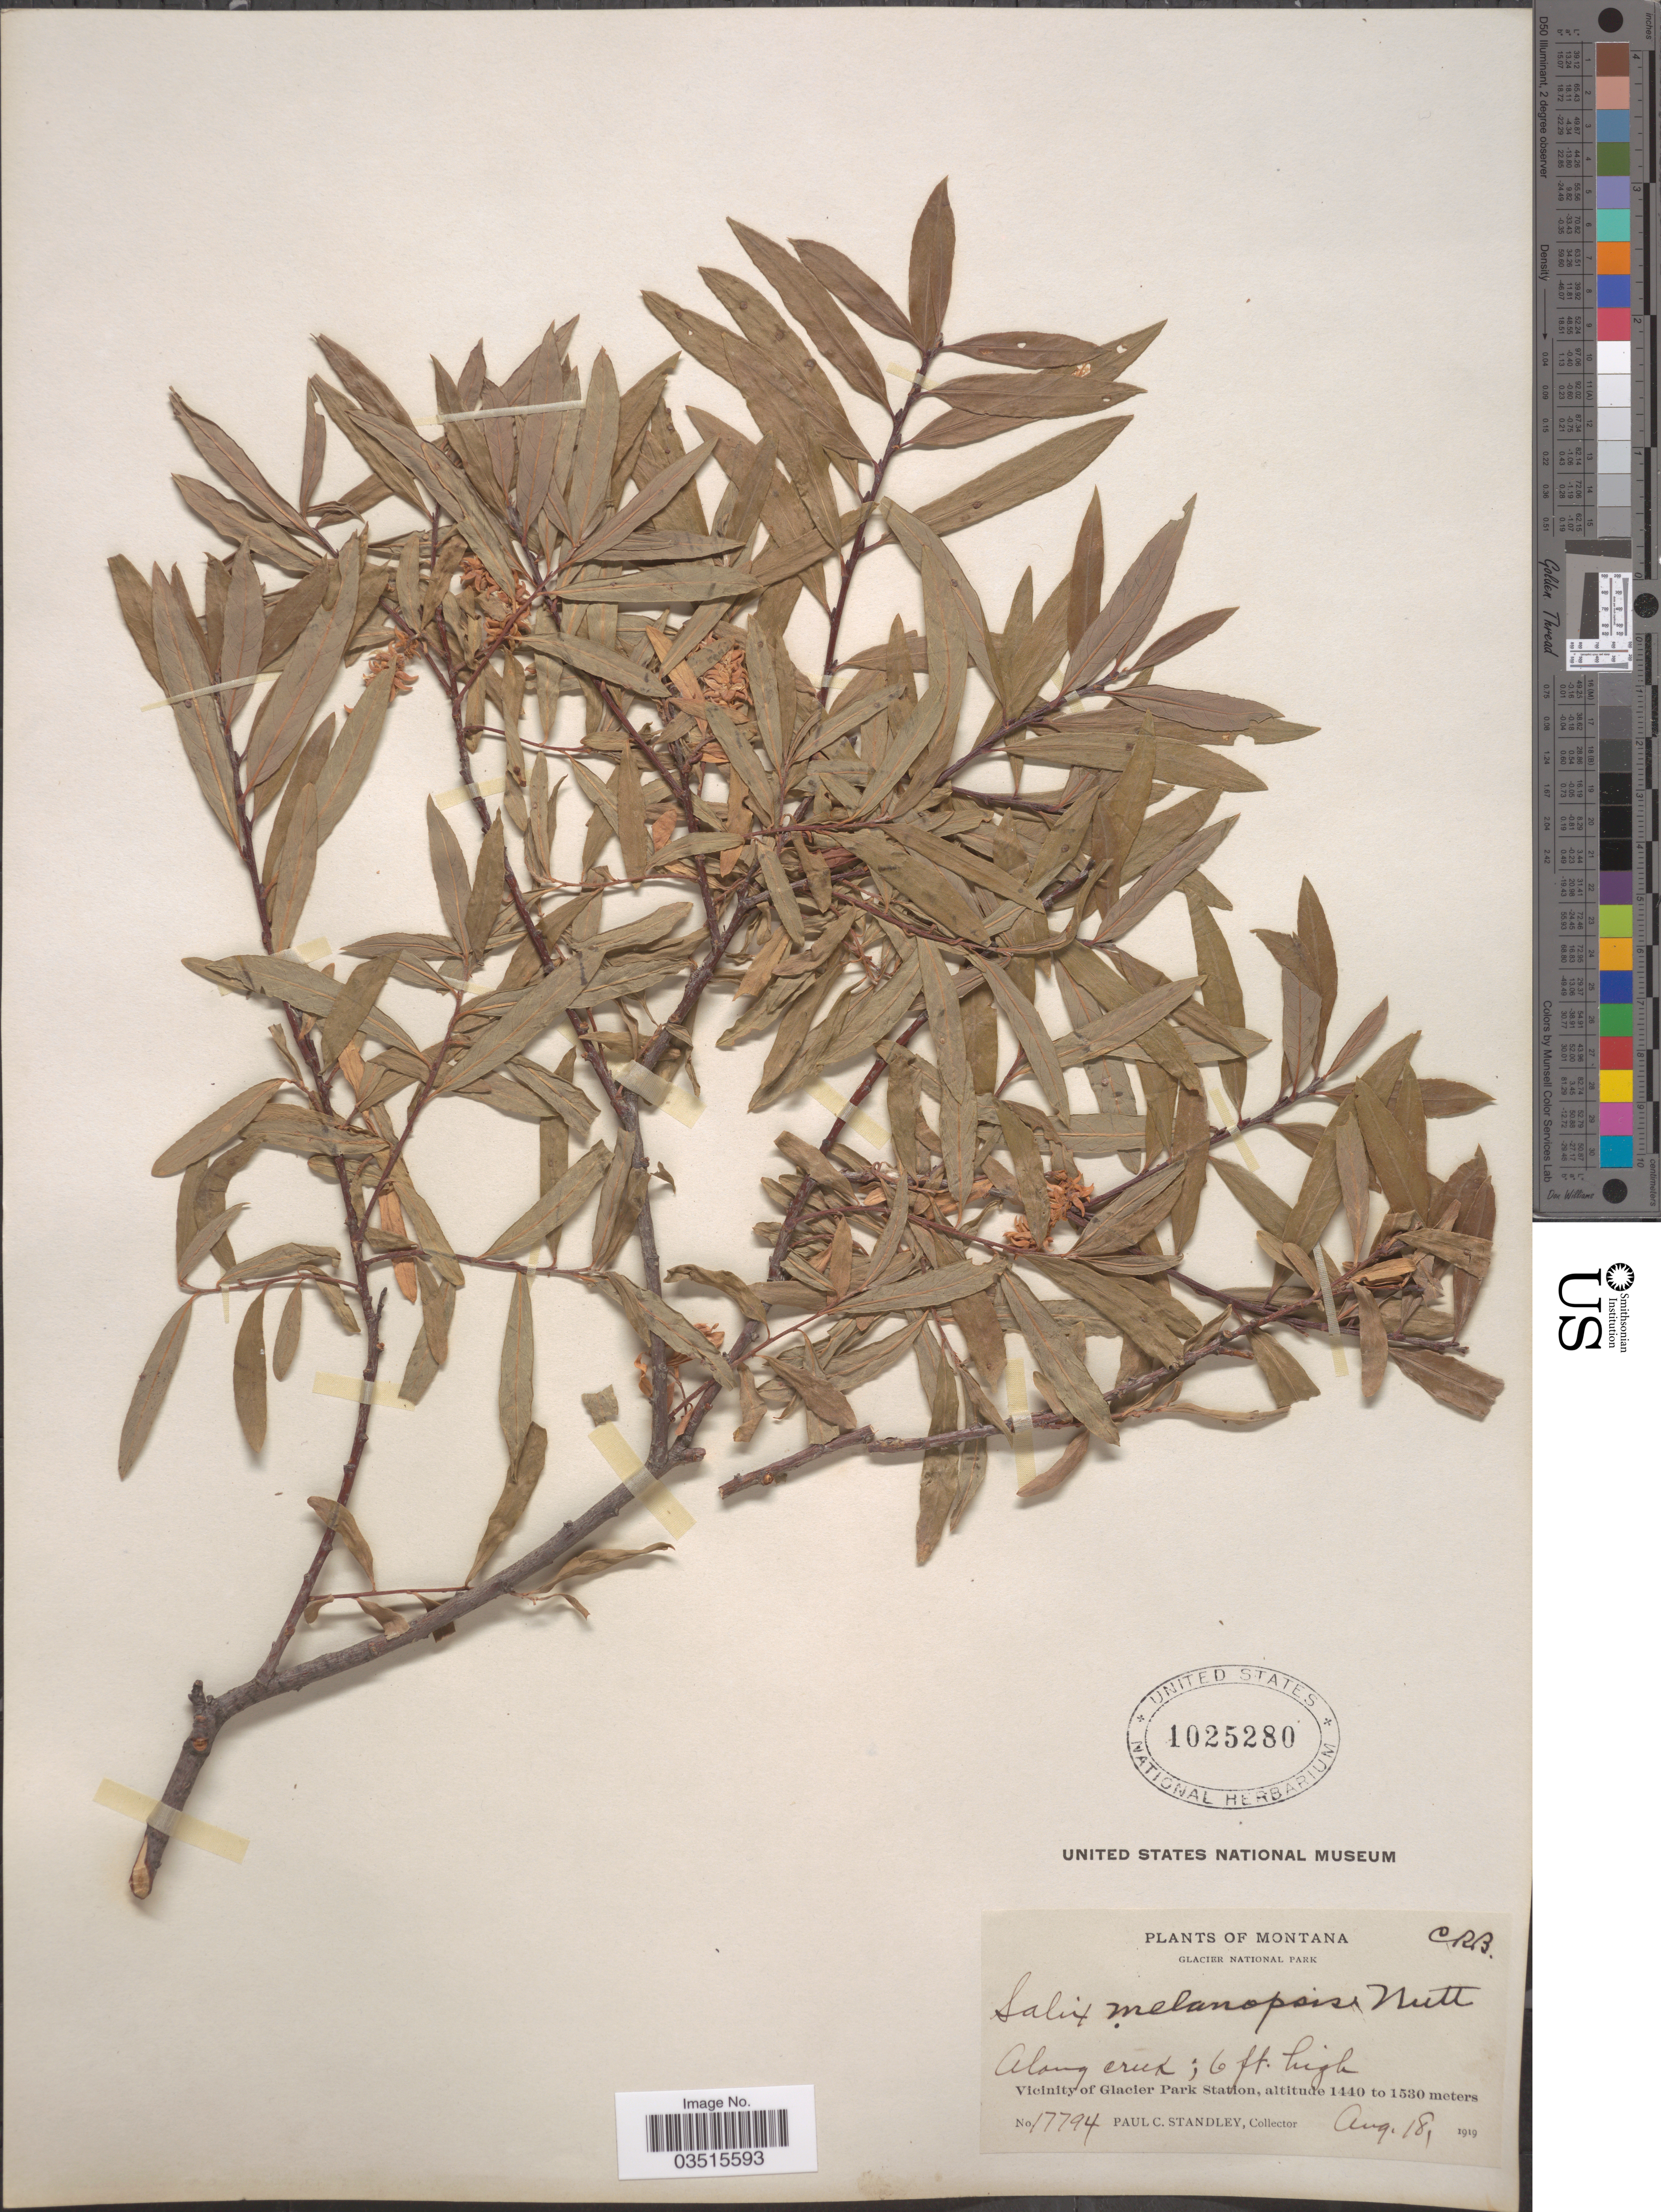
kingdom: Plantae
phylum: Tracheophyta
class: Magnoliopsida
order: Malpighiales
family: Salicaceae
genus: Salix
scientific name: Salix melanopsis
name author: Nutt.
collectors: P. C. Standley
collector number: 17794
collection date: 1919-08-18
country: United States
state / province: Montana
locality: Glacier National Park. Along creek. Vicinity of Glacier Park Station.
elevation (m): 1440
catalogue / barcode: US 1025280